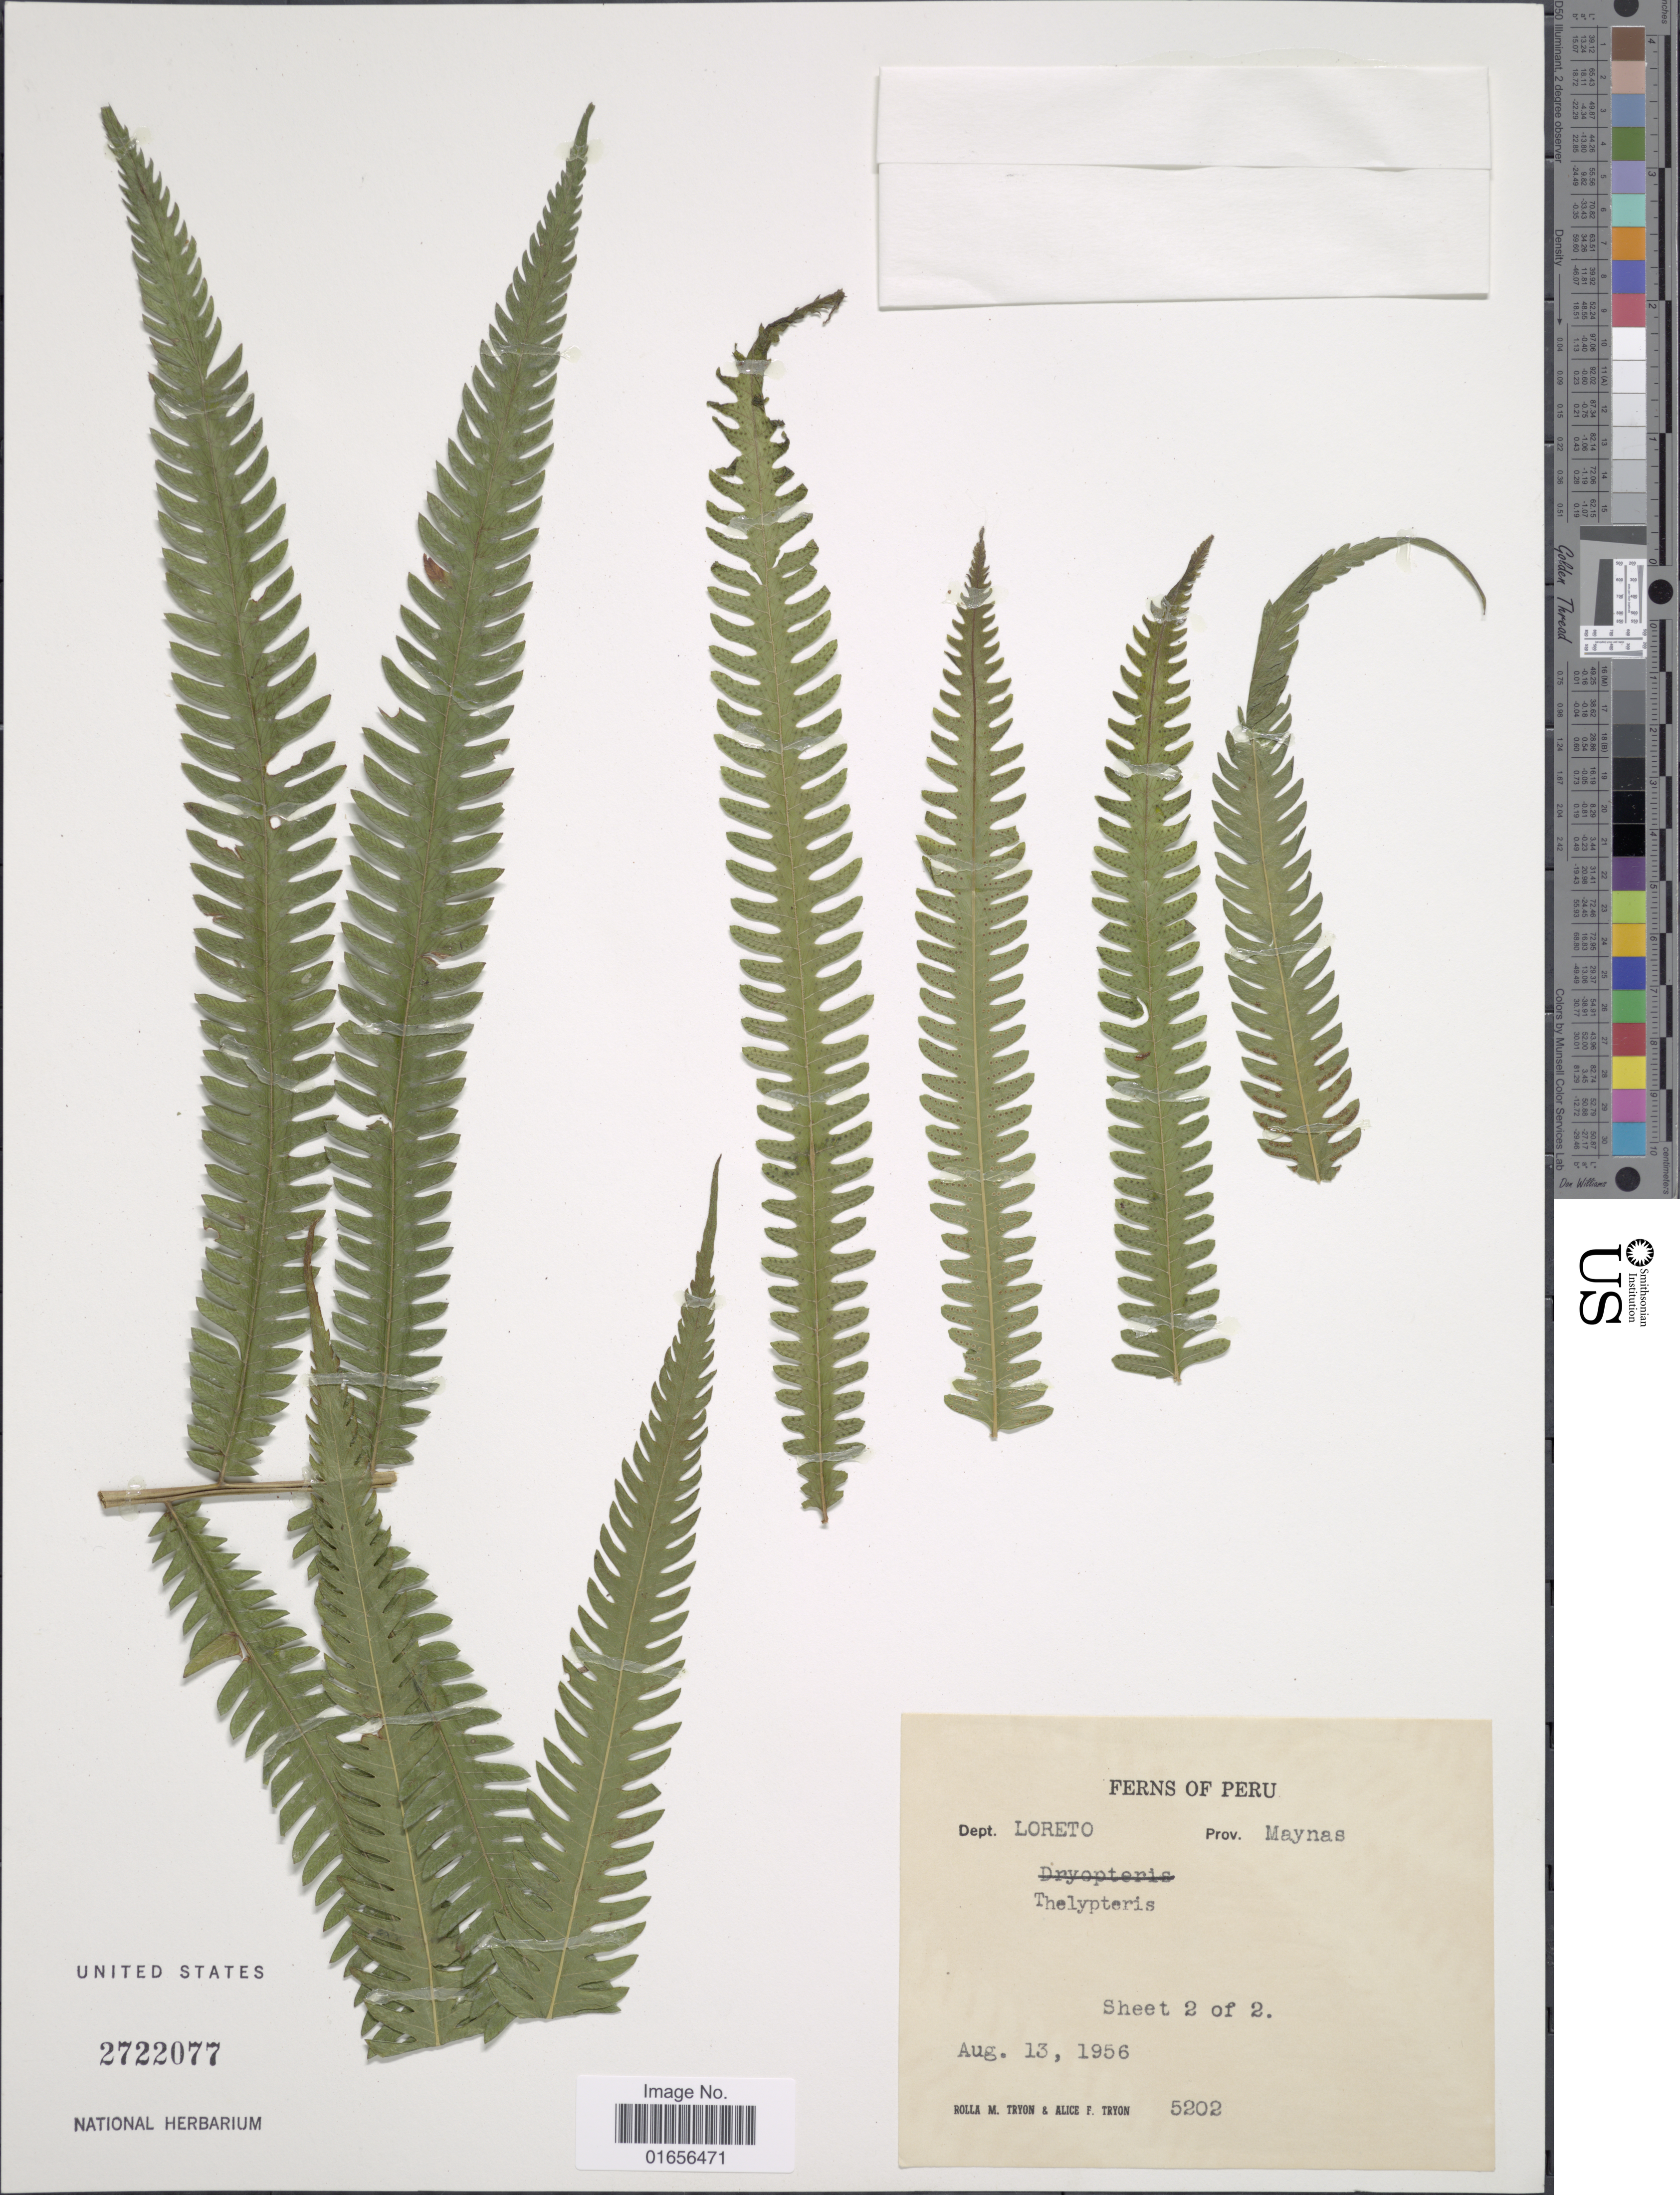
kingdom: Plantae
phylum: Tracheophyta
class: Polypodiopsida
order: Polypodiales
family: Thelypteridaceae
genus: Amphineuron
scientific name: Amphineuron opulentum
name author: (Kaulf.) Holttum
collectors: R. M. Tryon & A. F. Tryon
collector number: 5202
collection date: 1956-08-13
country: Peru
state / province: Loreto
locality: Peru, Loreto, prov. Maynas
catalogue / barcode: US 2722077